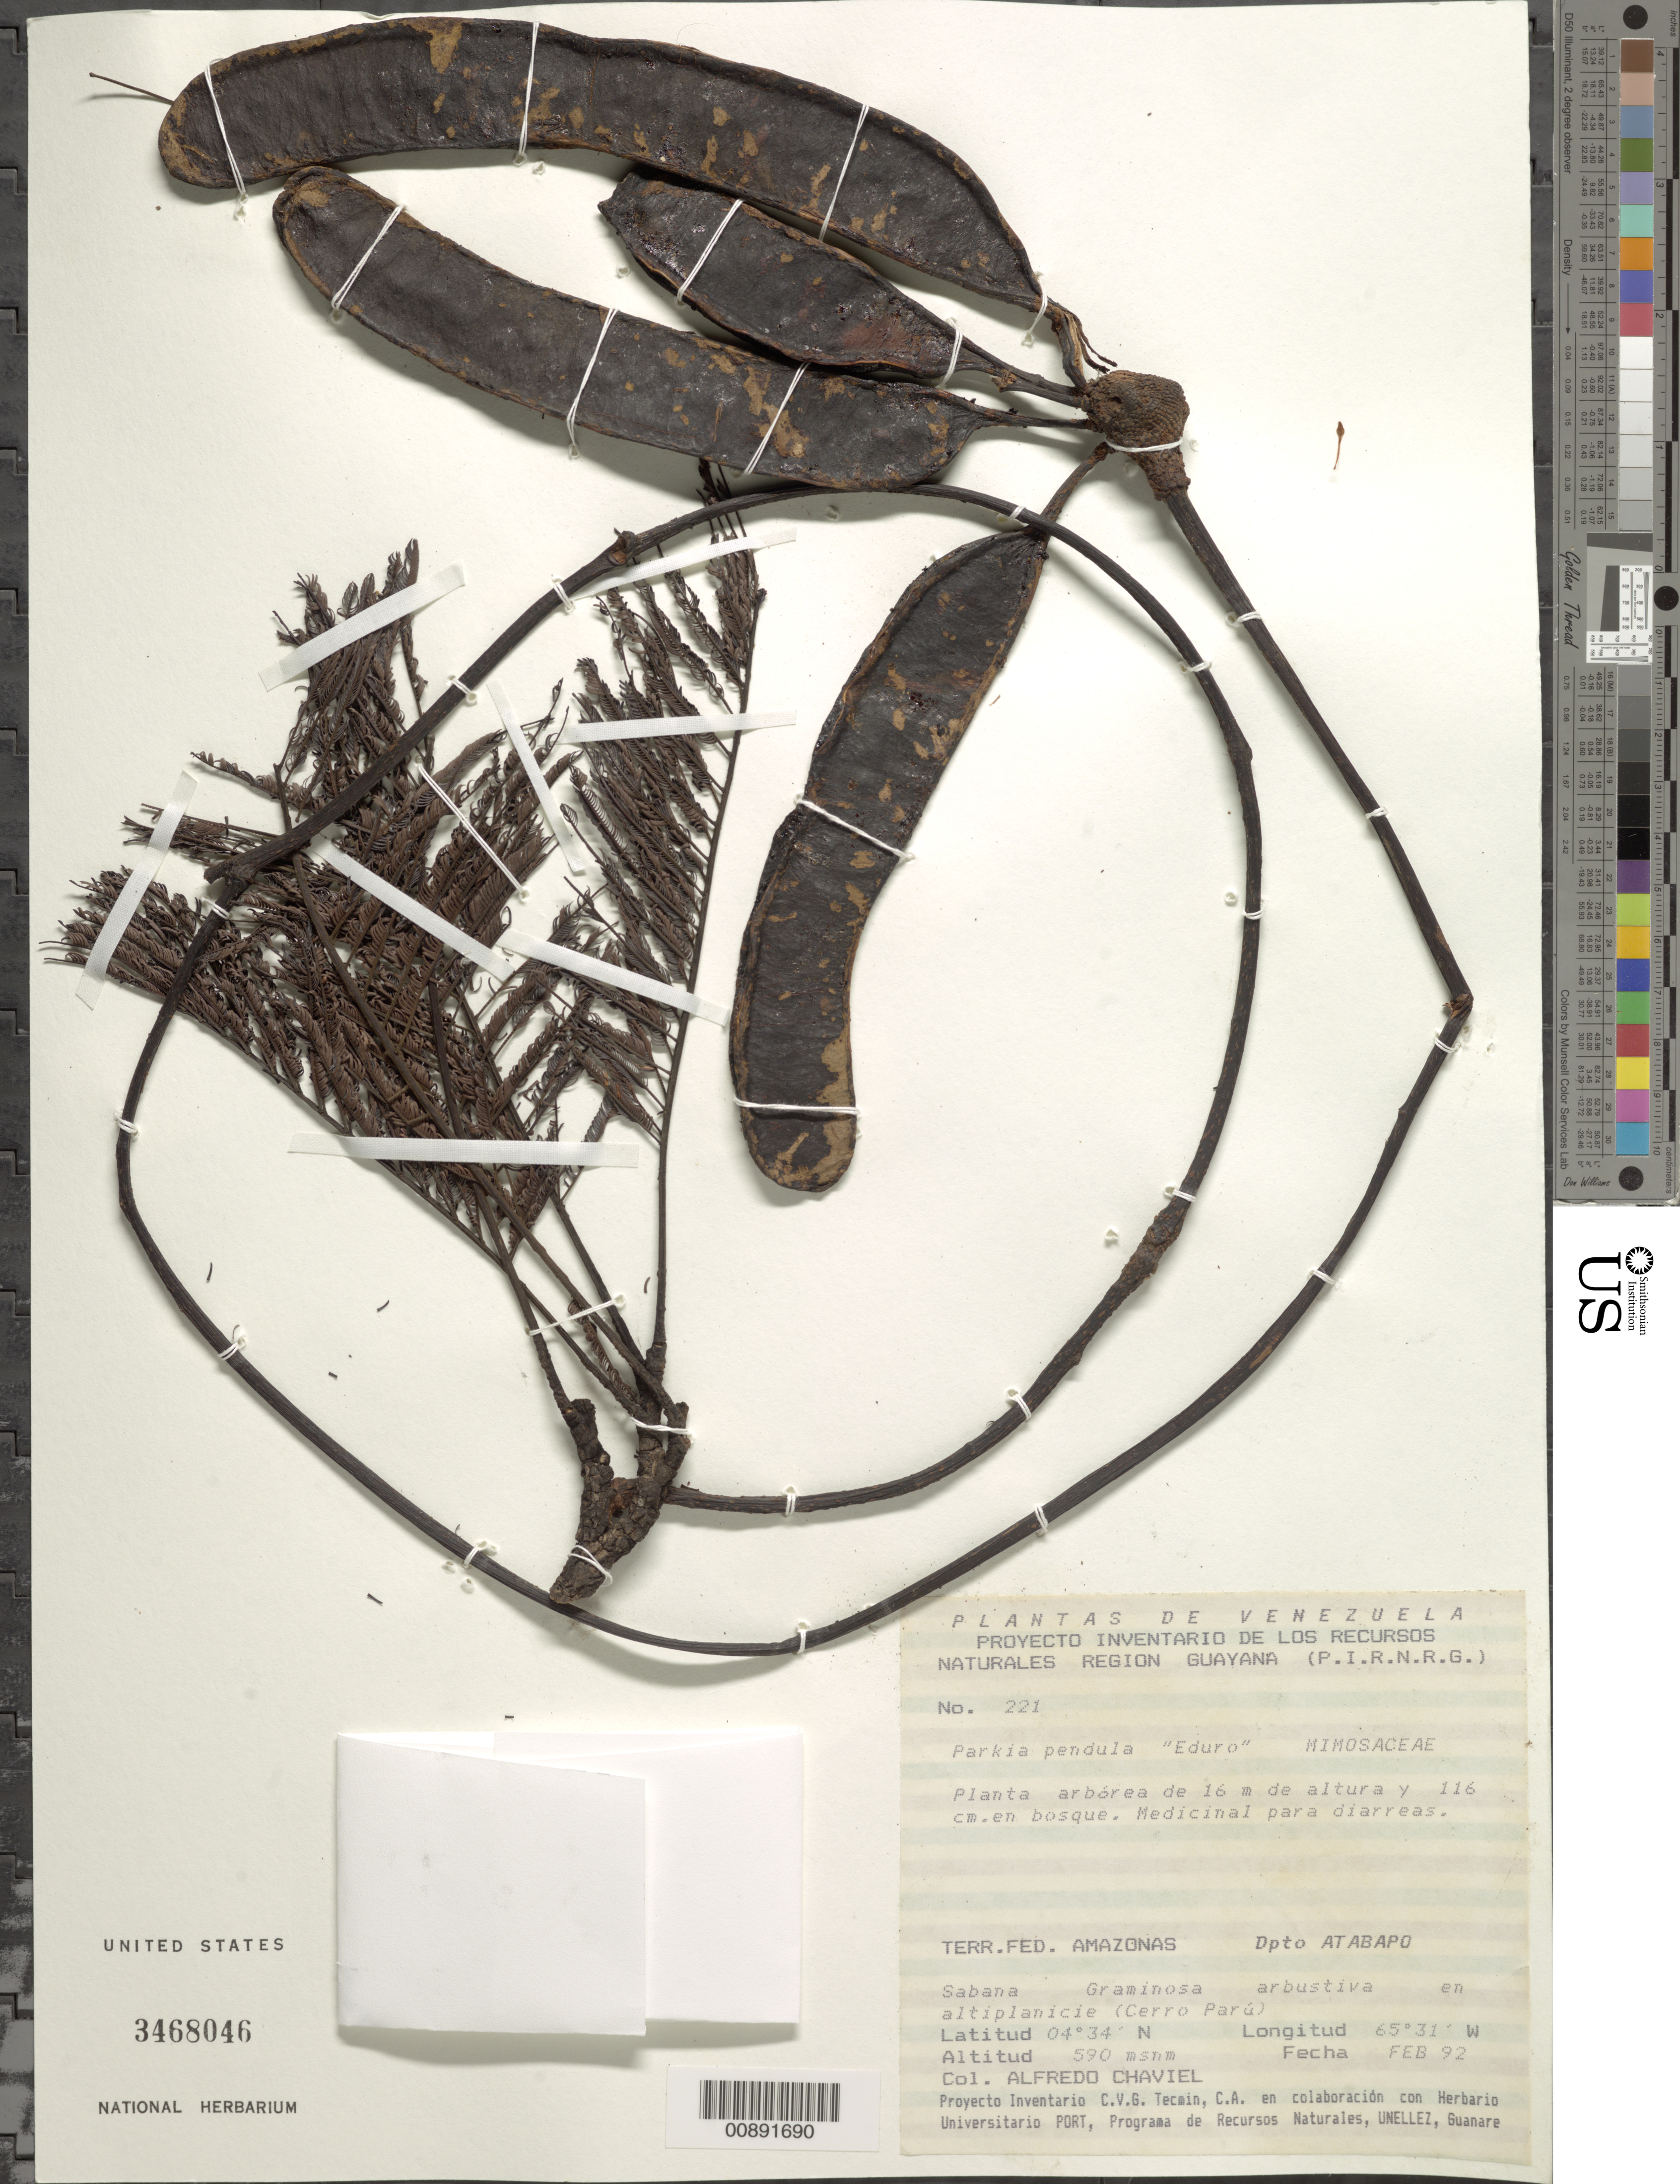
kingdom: Plantae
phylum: Tracheophyta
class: Magnoliopsida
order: Fabales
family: Fabaceae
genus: Parkia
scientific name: Parkia pendula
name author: Benth.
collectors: A. Chaviel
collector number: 221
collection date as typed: Feb-92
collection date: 1992-02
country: Venezuela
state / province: Amazonas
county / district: Atabapo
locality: Cerro Parú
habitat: Sabana graminosa arbustiva en altiplanicie, en bosque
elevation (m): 590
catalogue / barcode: US 3468046